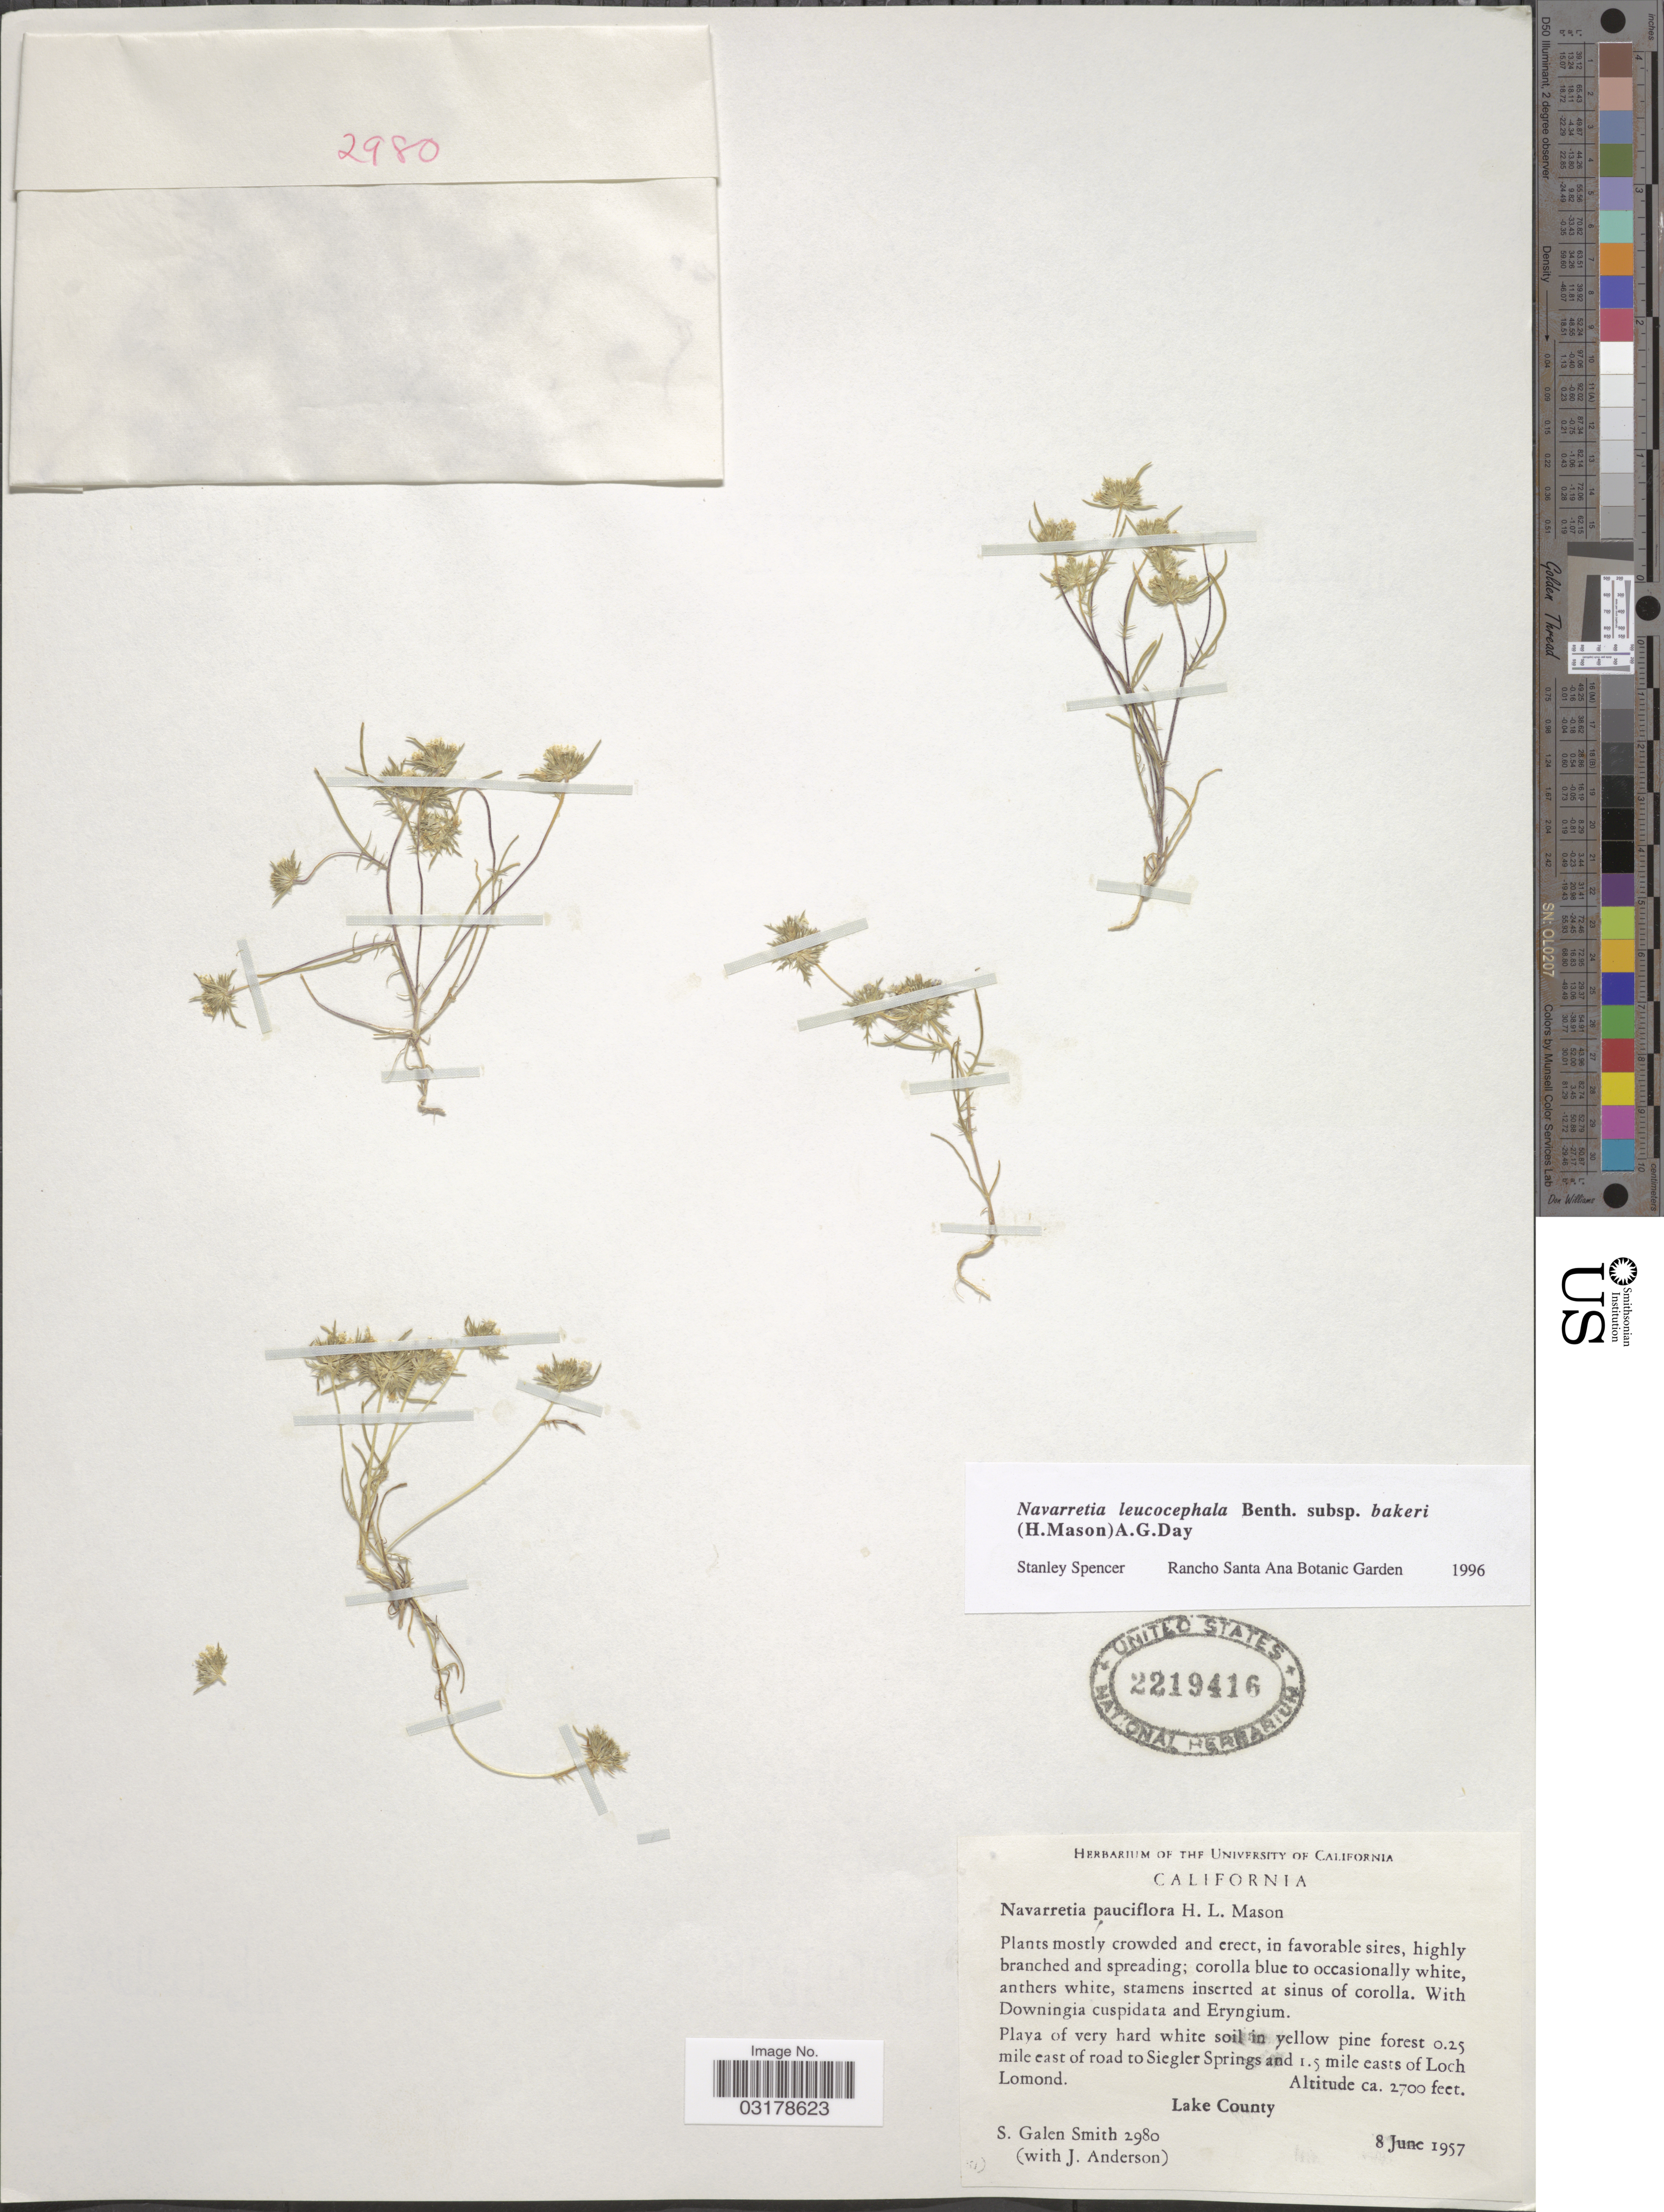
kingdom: Plantae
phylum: Tracheophyta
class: Magnoliopsida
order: Ericales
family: Polemoniaceae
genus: Navarretia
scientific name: Navarretia leucocephala subsp. bakeri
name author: (H. Mason) A.G. Day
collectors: S. G. Smith & J. Anderson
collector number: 2980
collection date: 1957-06-08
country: United States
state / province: California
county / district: Lake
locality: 0.25 miles east of road to Siegler Springs and 1.5 miles easts of Loch Lomond. Lake County.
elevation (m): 823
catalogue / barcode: US 2219416